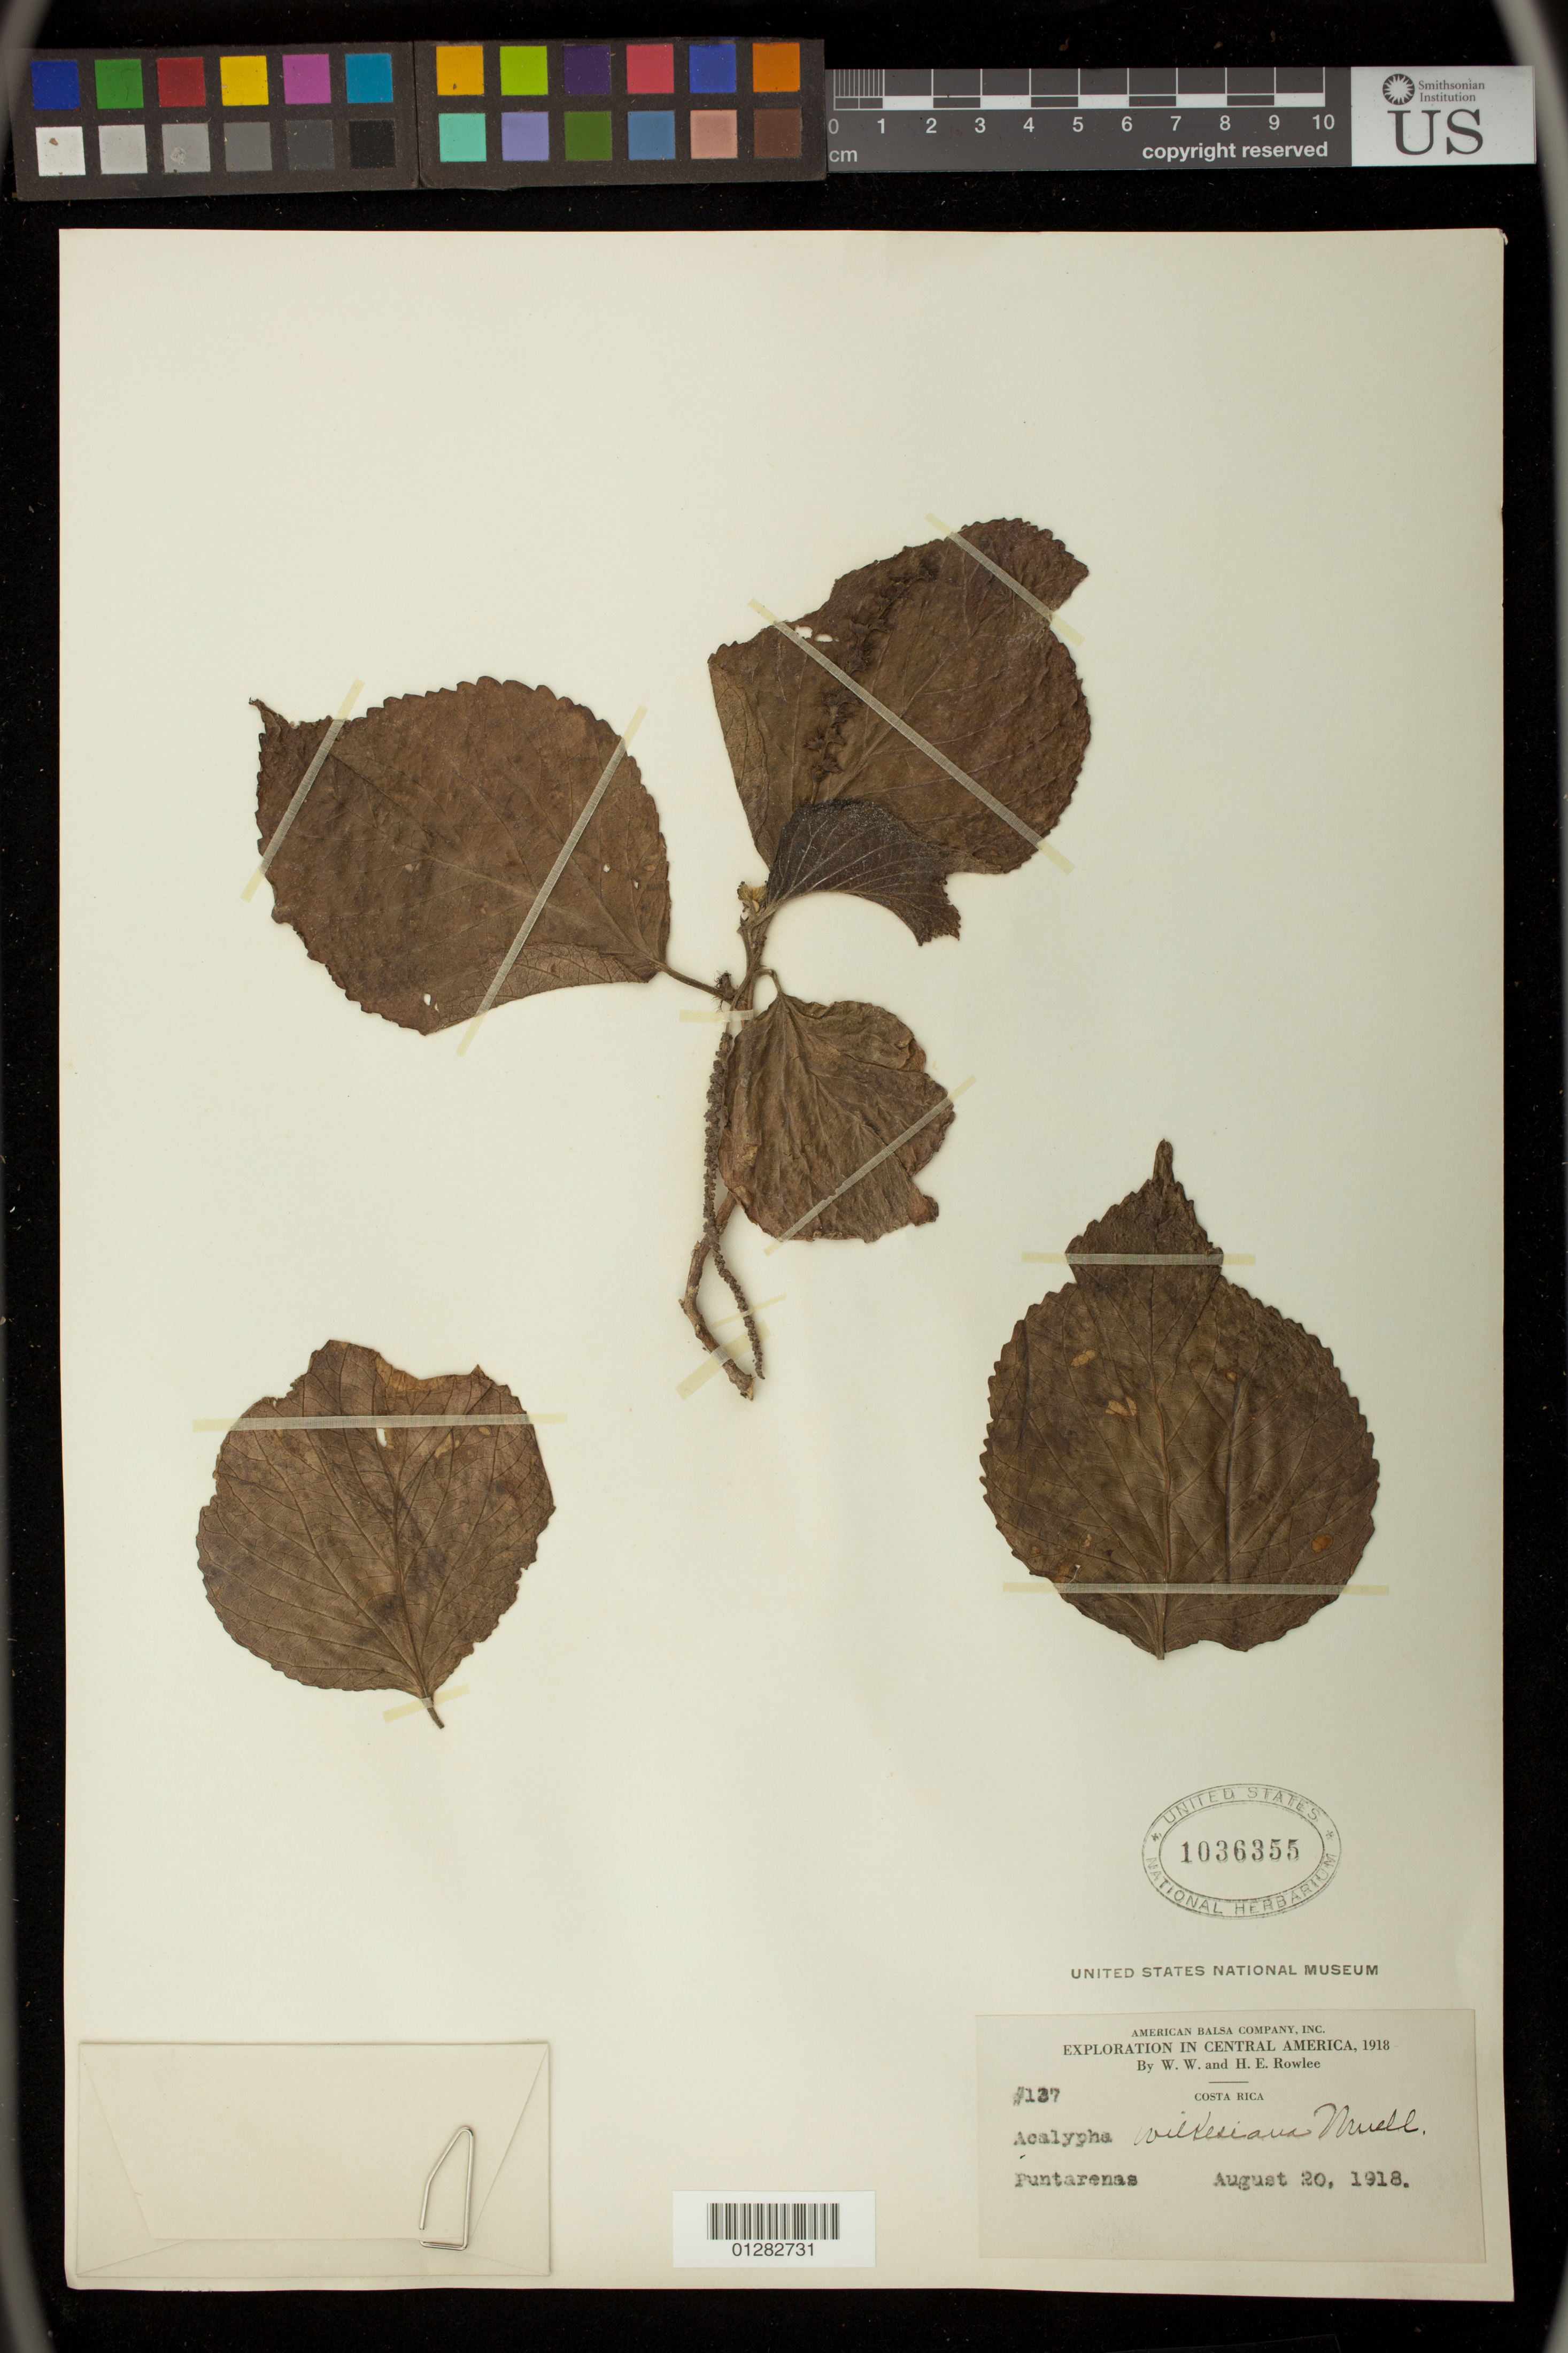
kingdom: Plantae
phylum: Tracheophyta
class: Magnoliopsida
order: Malpighiales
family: Euphorbiaceae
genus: Acalypha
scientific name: Acalypha wilkesiana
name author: Müll. Arg. in DC.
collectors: H. E. Rowlee & W. W. Rowlee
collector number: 137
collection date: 1918-08-20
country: Costa Rica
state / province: Puntarenas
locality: Puntarenas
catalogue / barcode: US 1036355